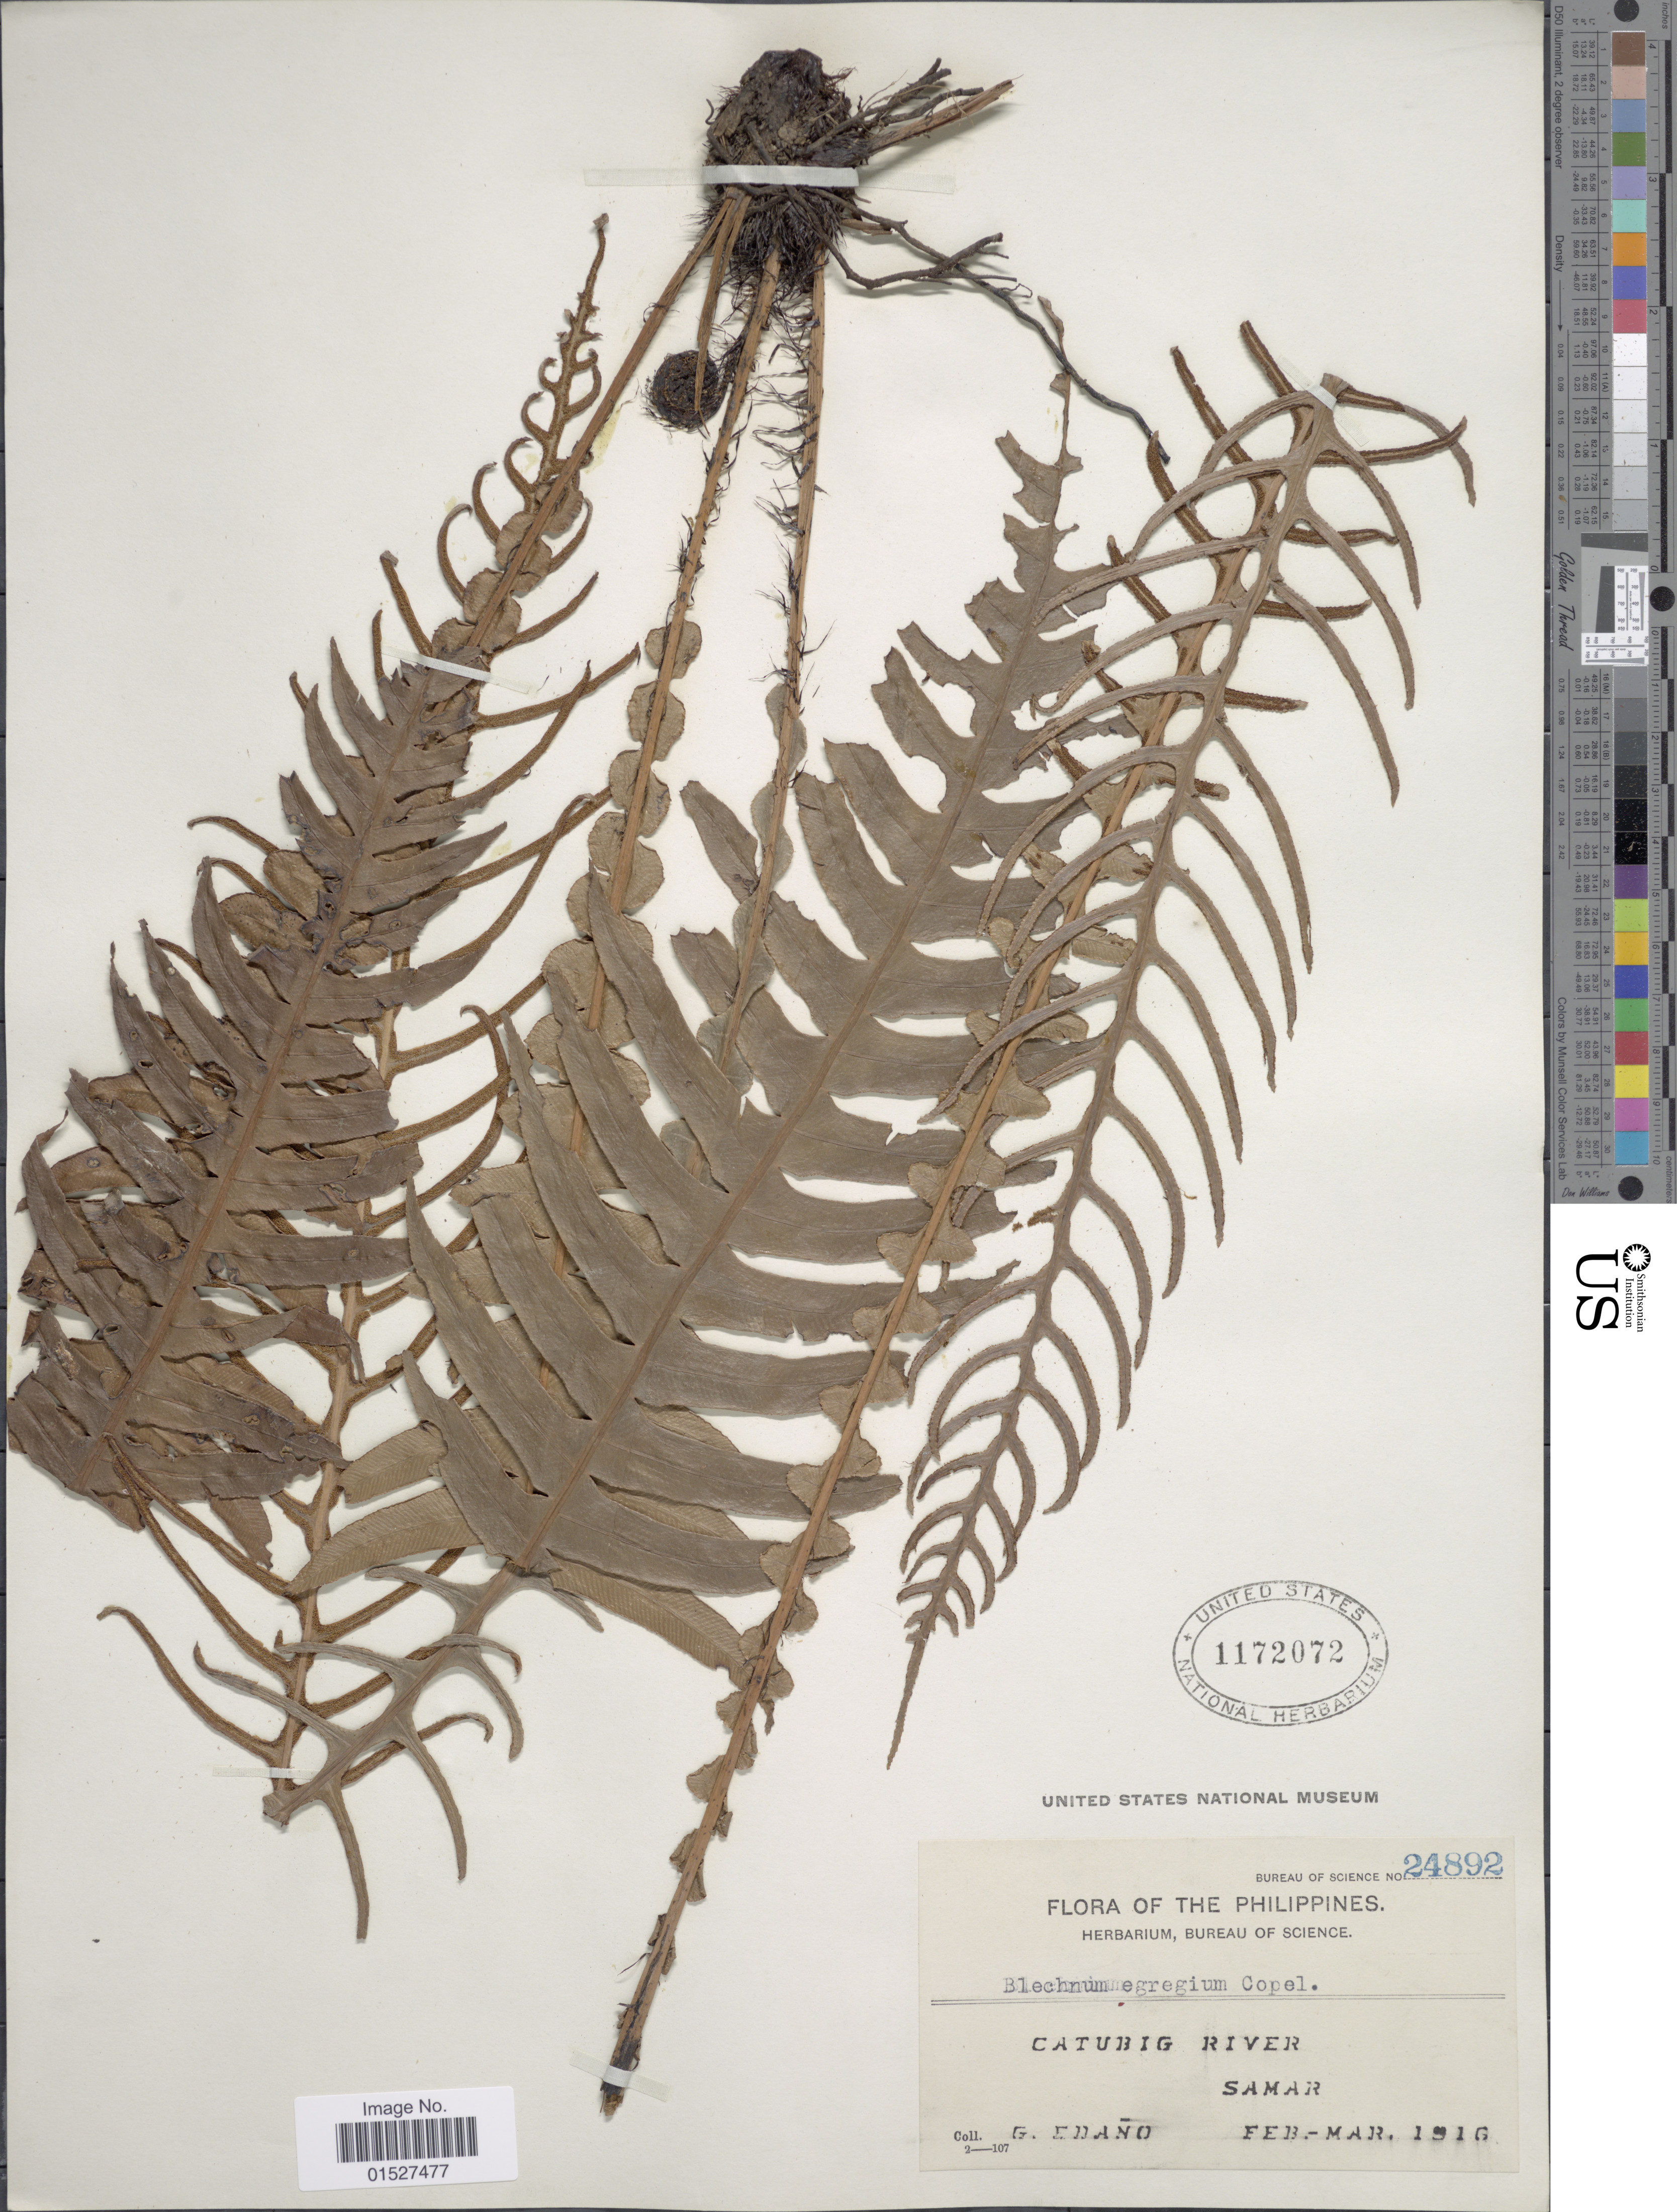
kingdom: Plantae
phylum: Tracheophyta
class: Polypodiopsida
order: Polypodiales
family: Blechnaceae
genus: Blechnum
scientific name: Blechnum egregium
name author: Copel.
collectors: G. Edaño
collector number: Bureau of Science 24892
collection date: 1916-02/1916-03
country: Philippines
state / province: Eastern Visayas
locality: Catubig River. Samar.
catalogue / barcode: US 1172072